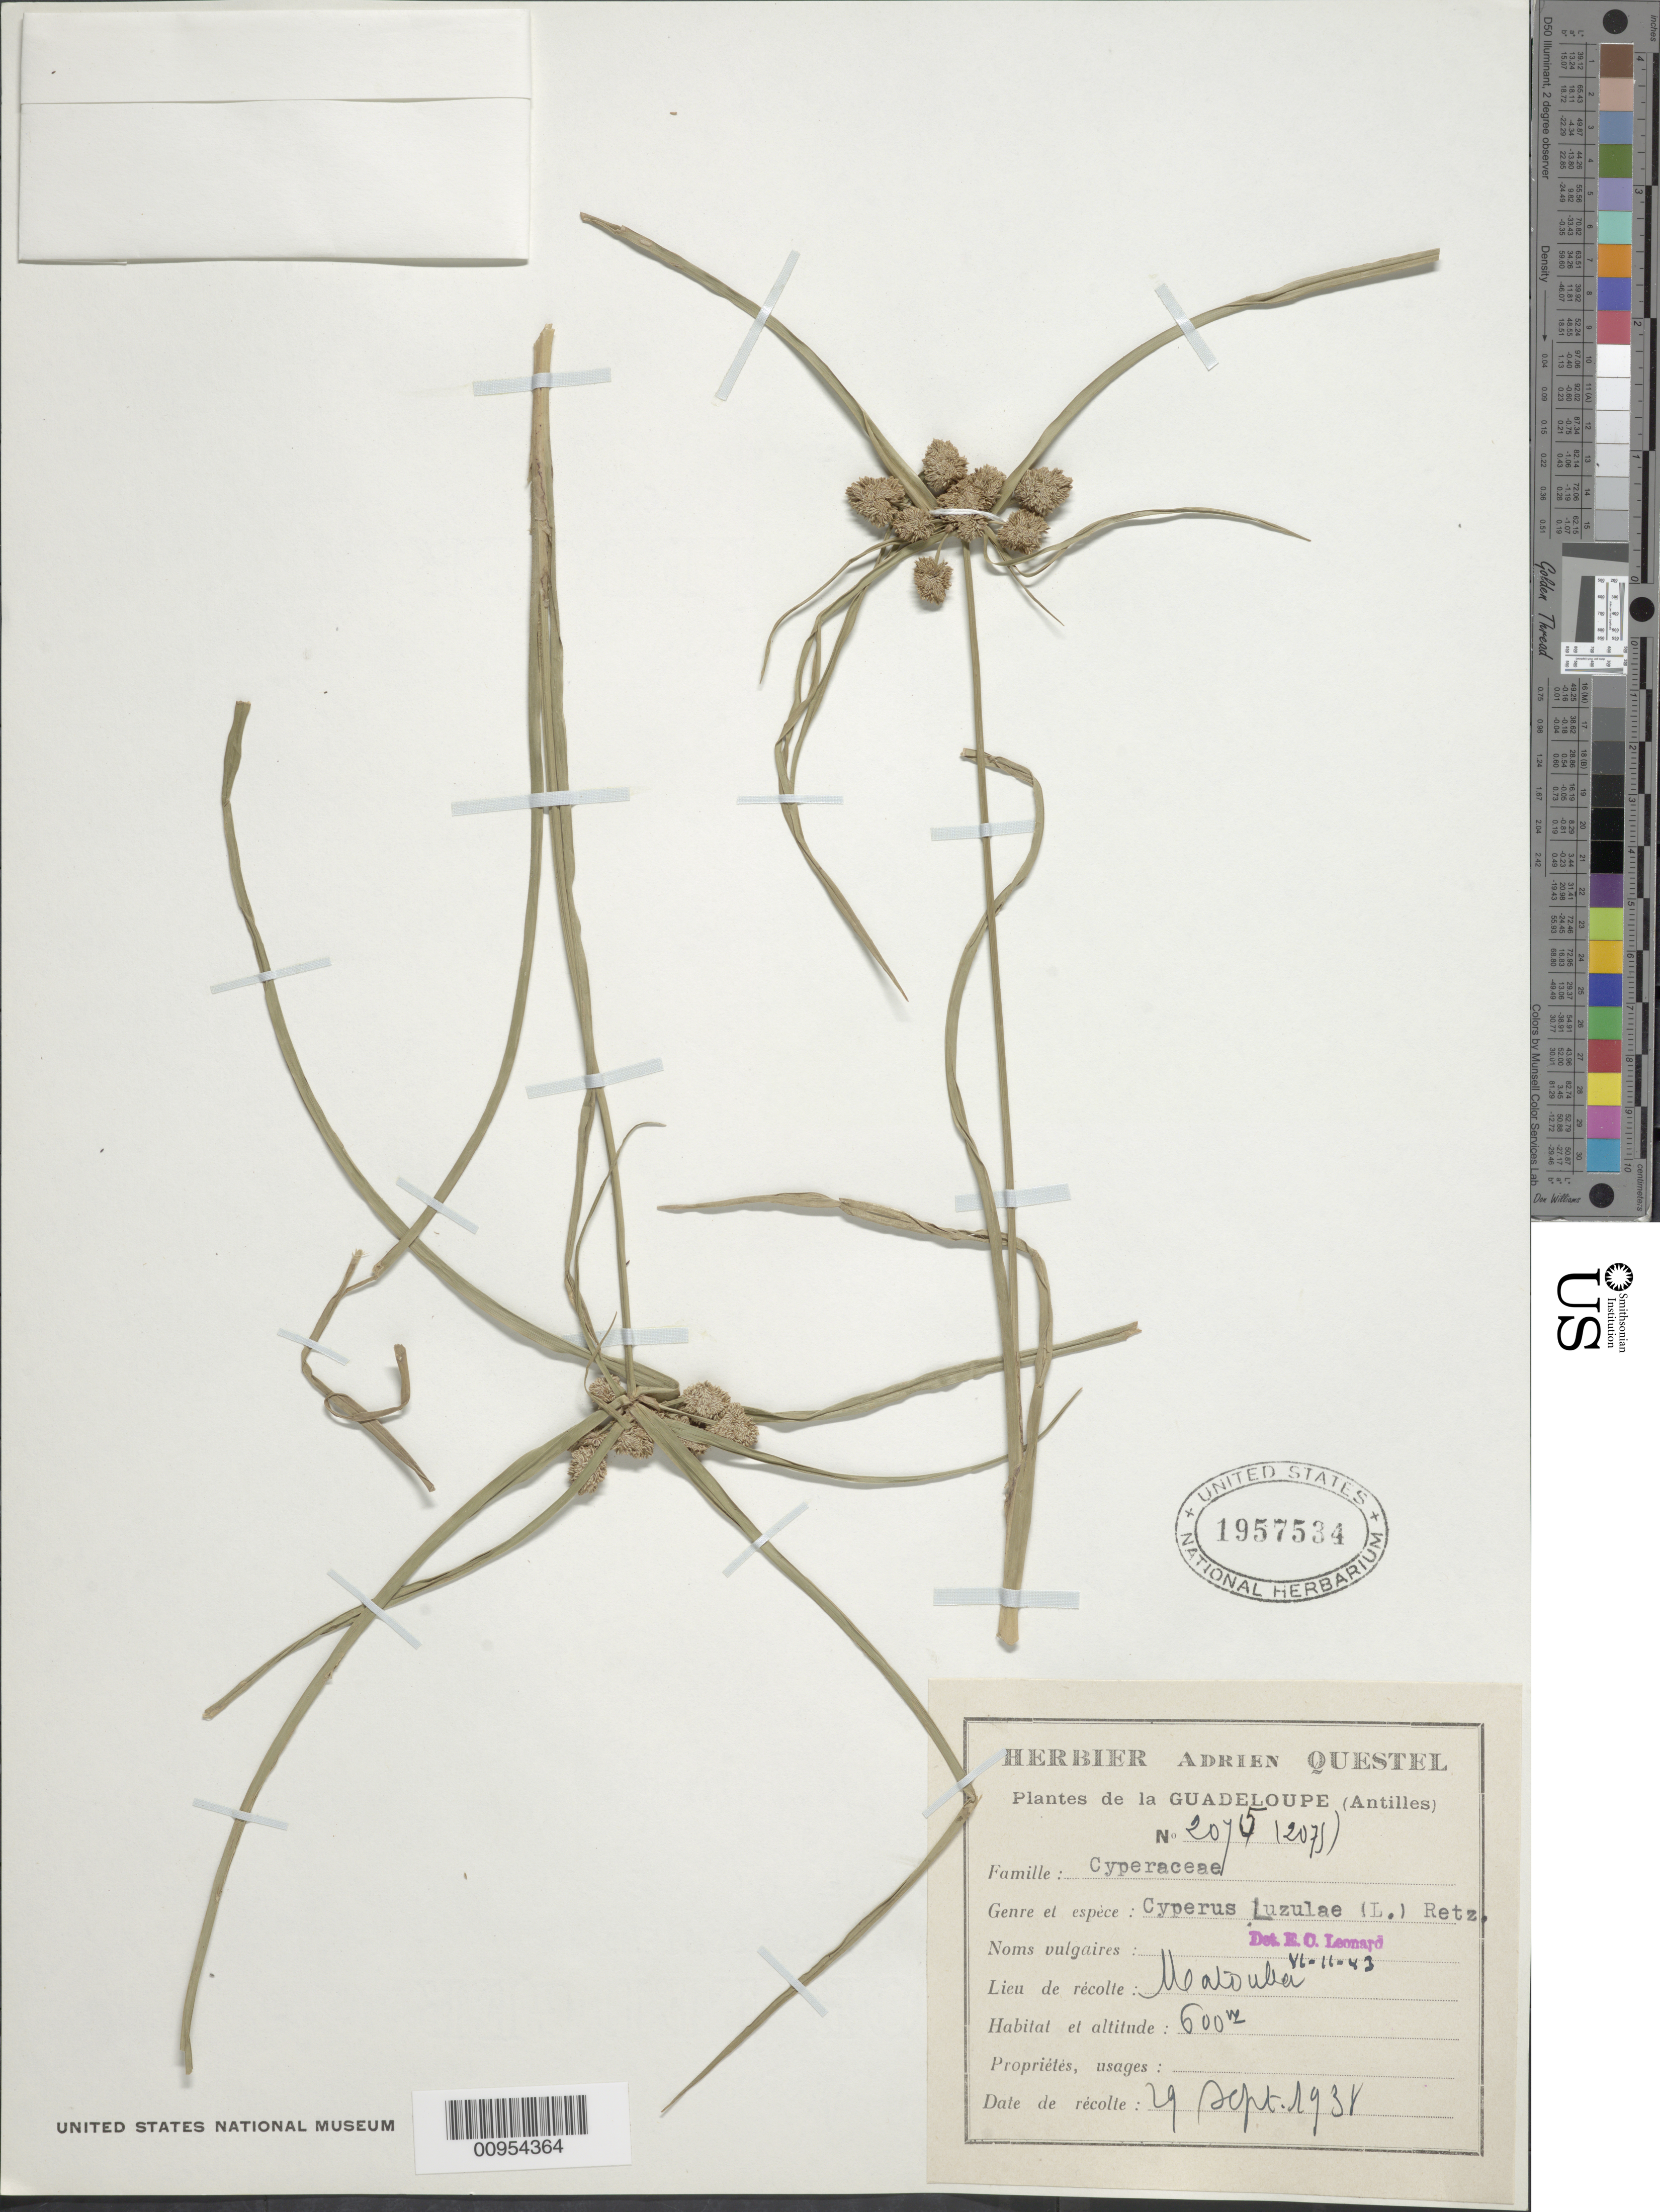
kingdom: Plantae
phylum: Tracheophyta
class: Liliopsida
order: Poales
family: Cyperaceae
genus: Cyperus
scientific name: Cyperus luzulae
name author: (L.) Rottb. ex Retz.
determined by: Leonard, Emery C., (US)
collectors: A. Questel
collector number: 2075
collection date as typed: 29 Sep 1938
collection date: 1938-09-29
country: Guadeloupe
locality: Matouba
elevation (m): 600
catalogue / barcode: US 1957534